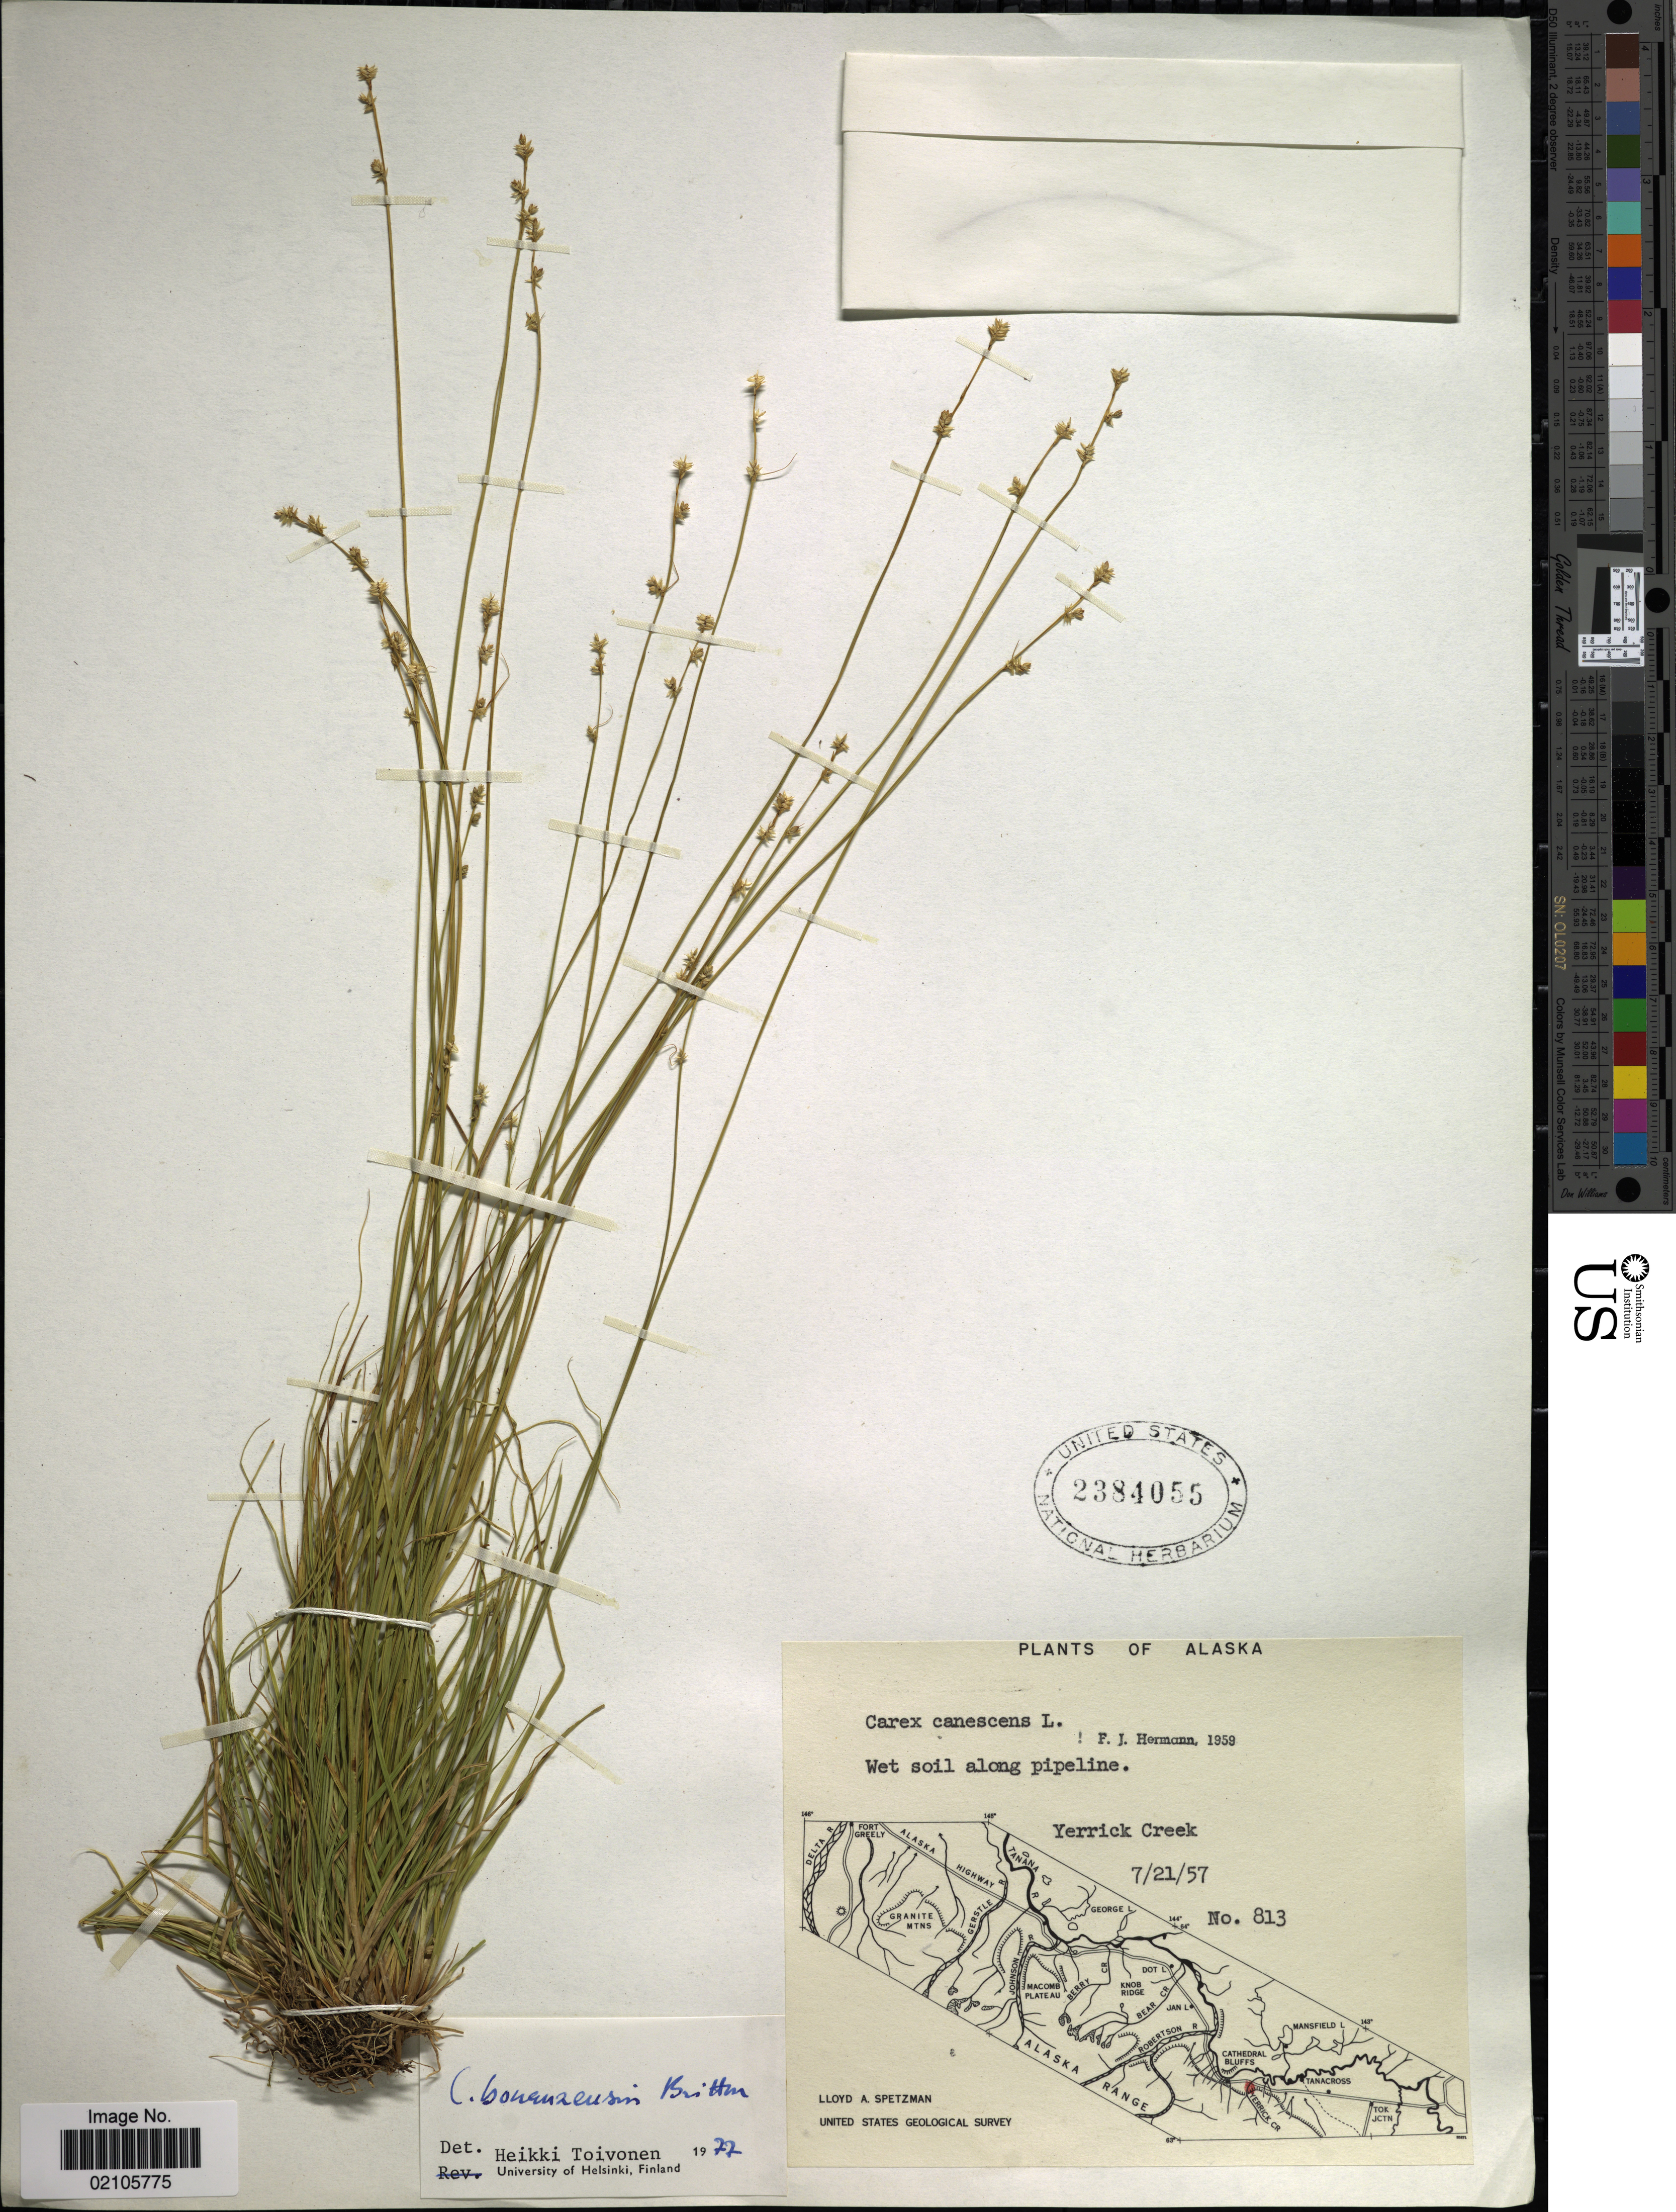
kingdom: Plantae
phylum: Tracheophyta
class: Liliopsida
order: Poales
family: Cyperaceae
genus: Carex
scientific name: Carex bonanzensis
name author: Britton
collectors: L. Spetzman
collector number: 813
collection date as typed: Transcribed d/m/y: 21/7/57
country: United States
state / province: Alaska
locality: Along pipeline, Yerrick Creek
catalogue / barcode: US 2384055